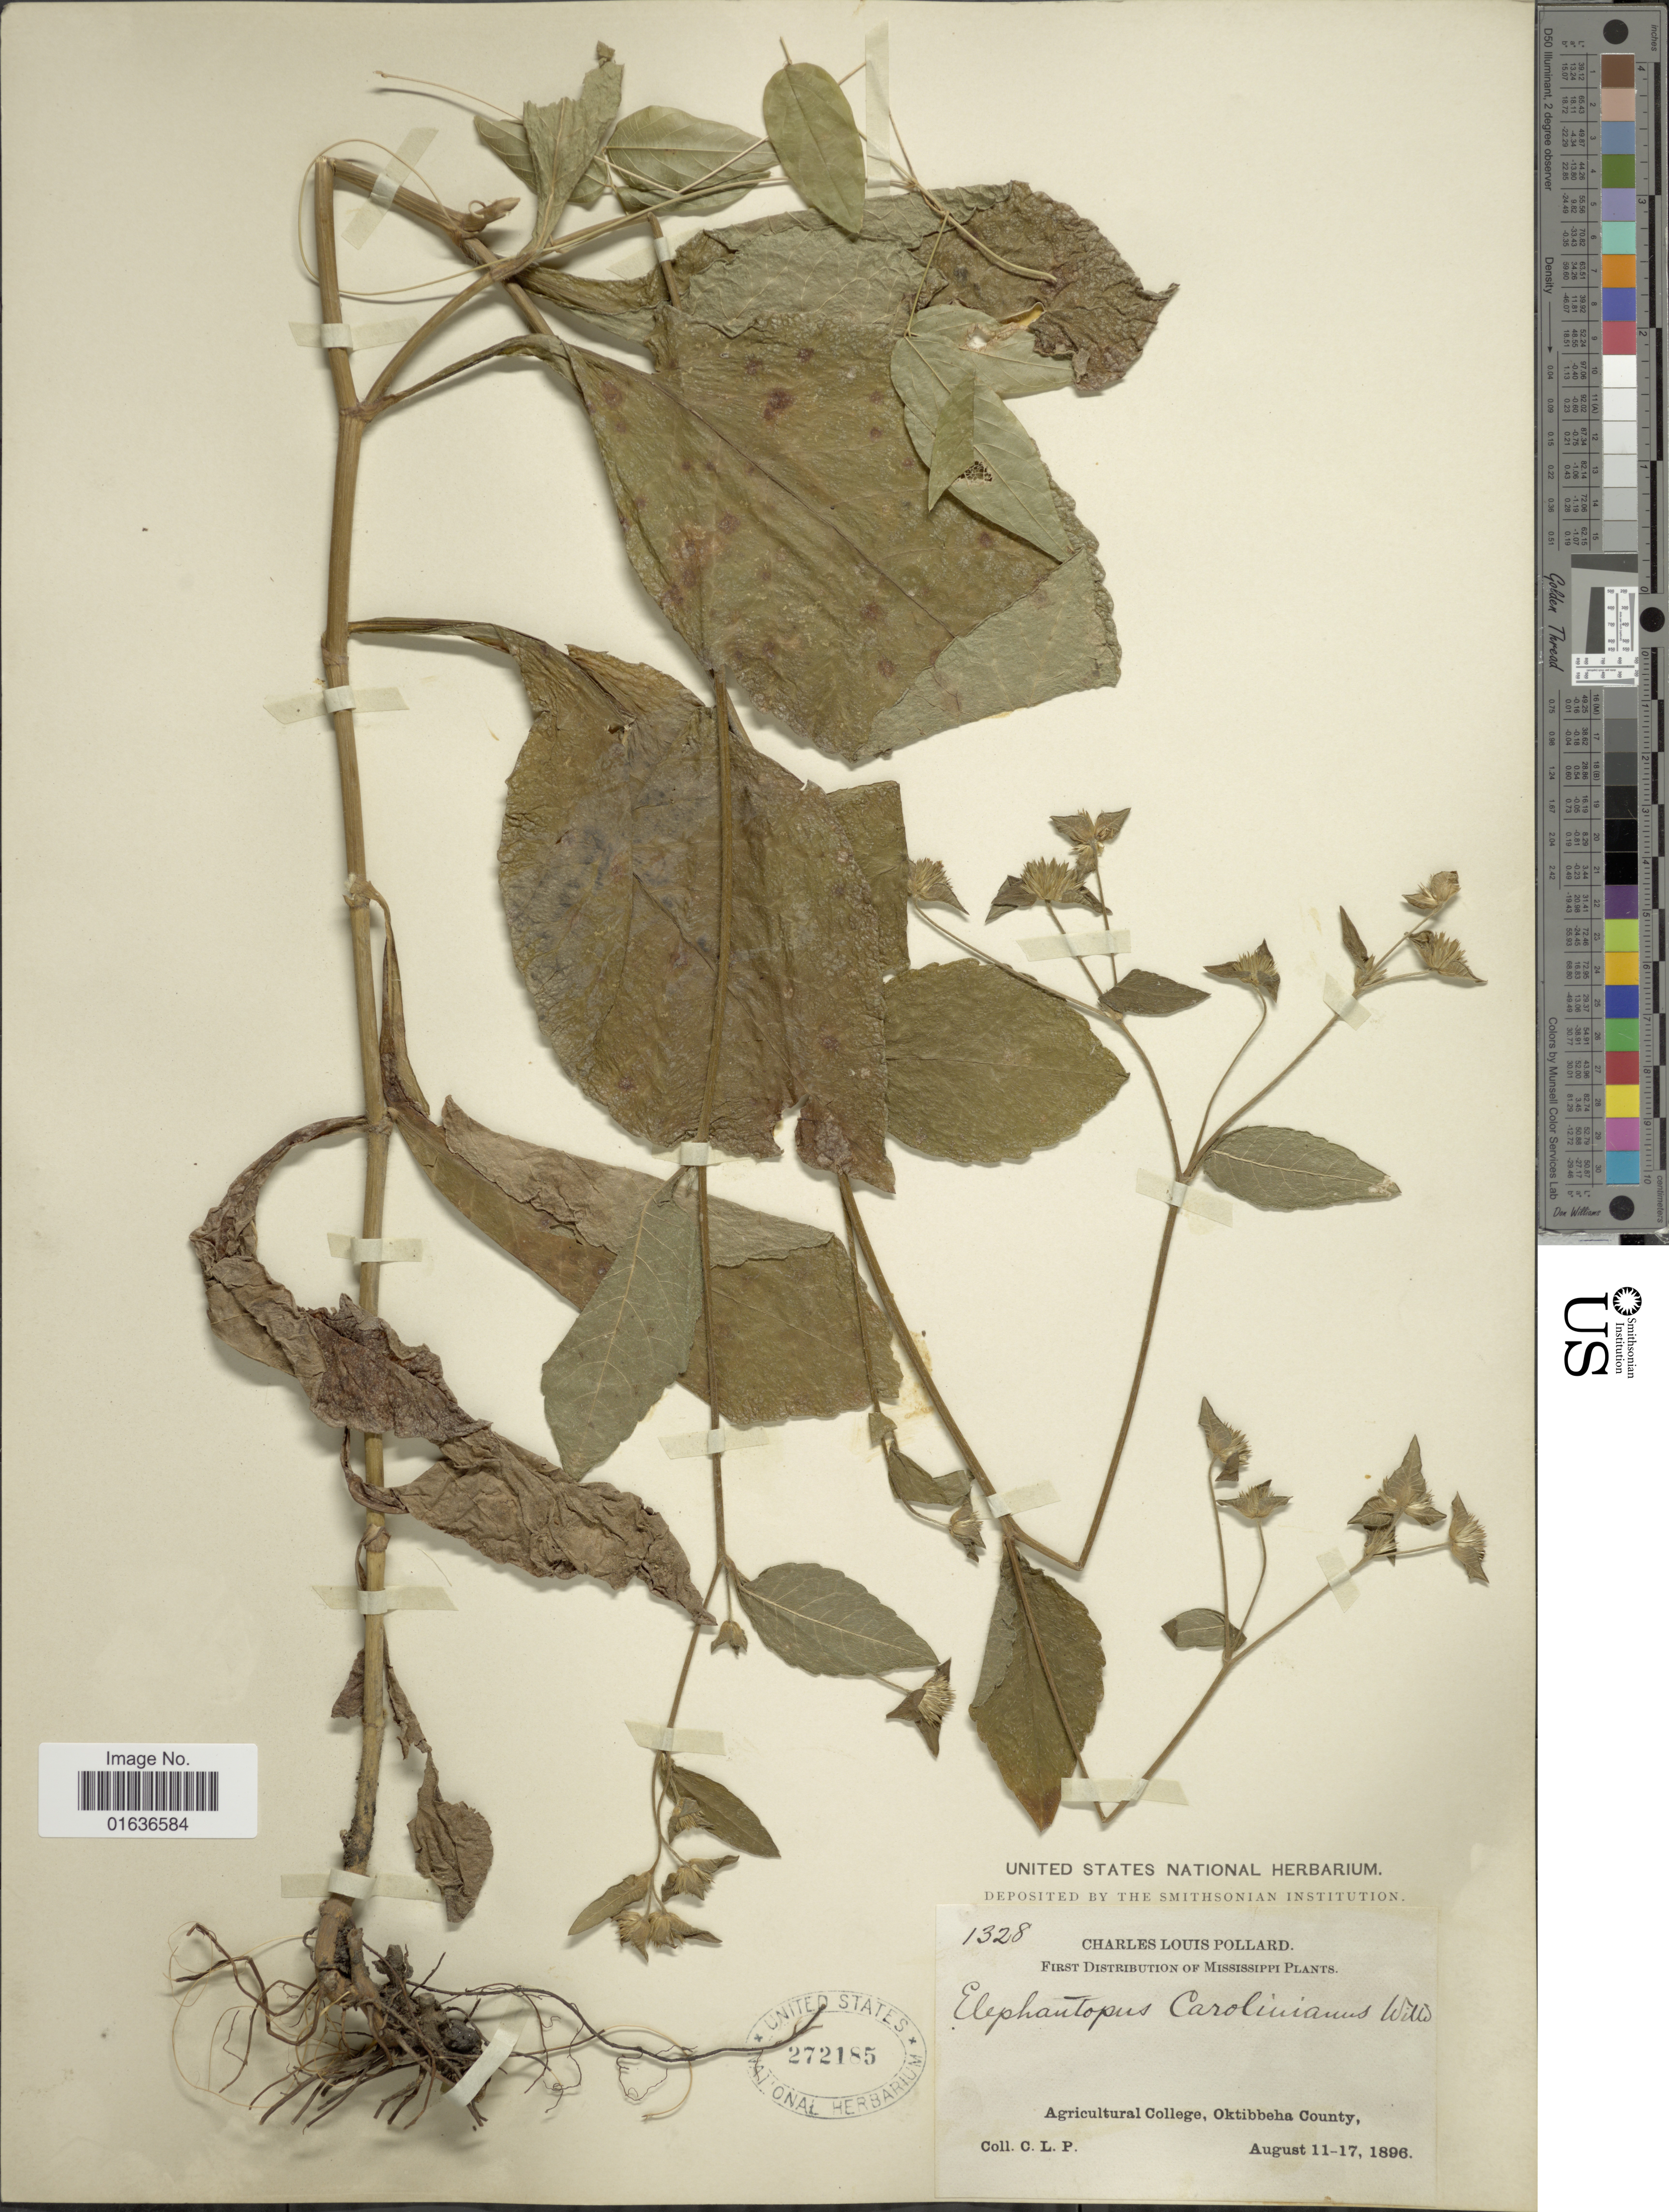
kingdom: Plantae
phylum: Tracheophyta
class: Magnoliopsida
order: Asterales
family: Asteraceae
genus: Elephantopus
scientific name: Elephantopus carolinianus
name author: Raeusch.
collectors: C. L. Pollard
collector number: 1328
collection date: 1896-08-11/1896-08-17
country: United States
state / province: Mississippi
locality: Agricultural College, Oktibbeha County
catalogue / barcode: US 272185